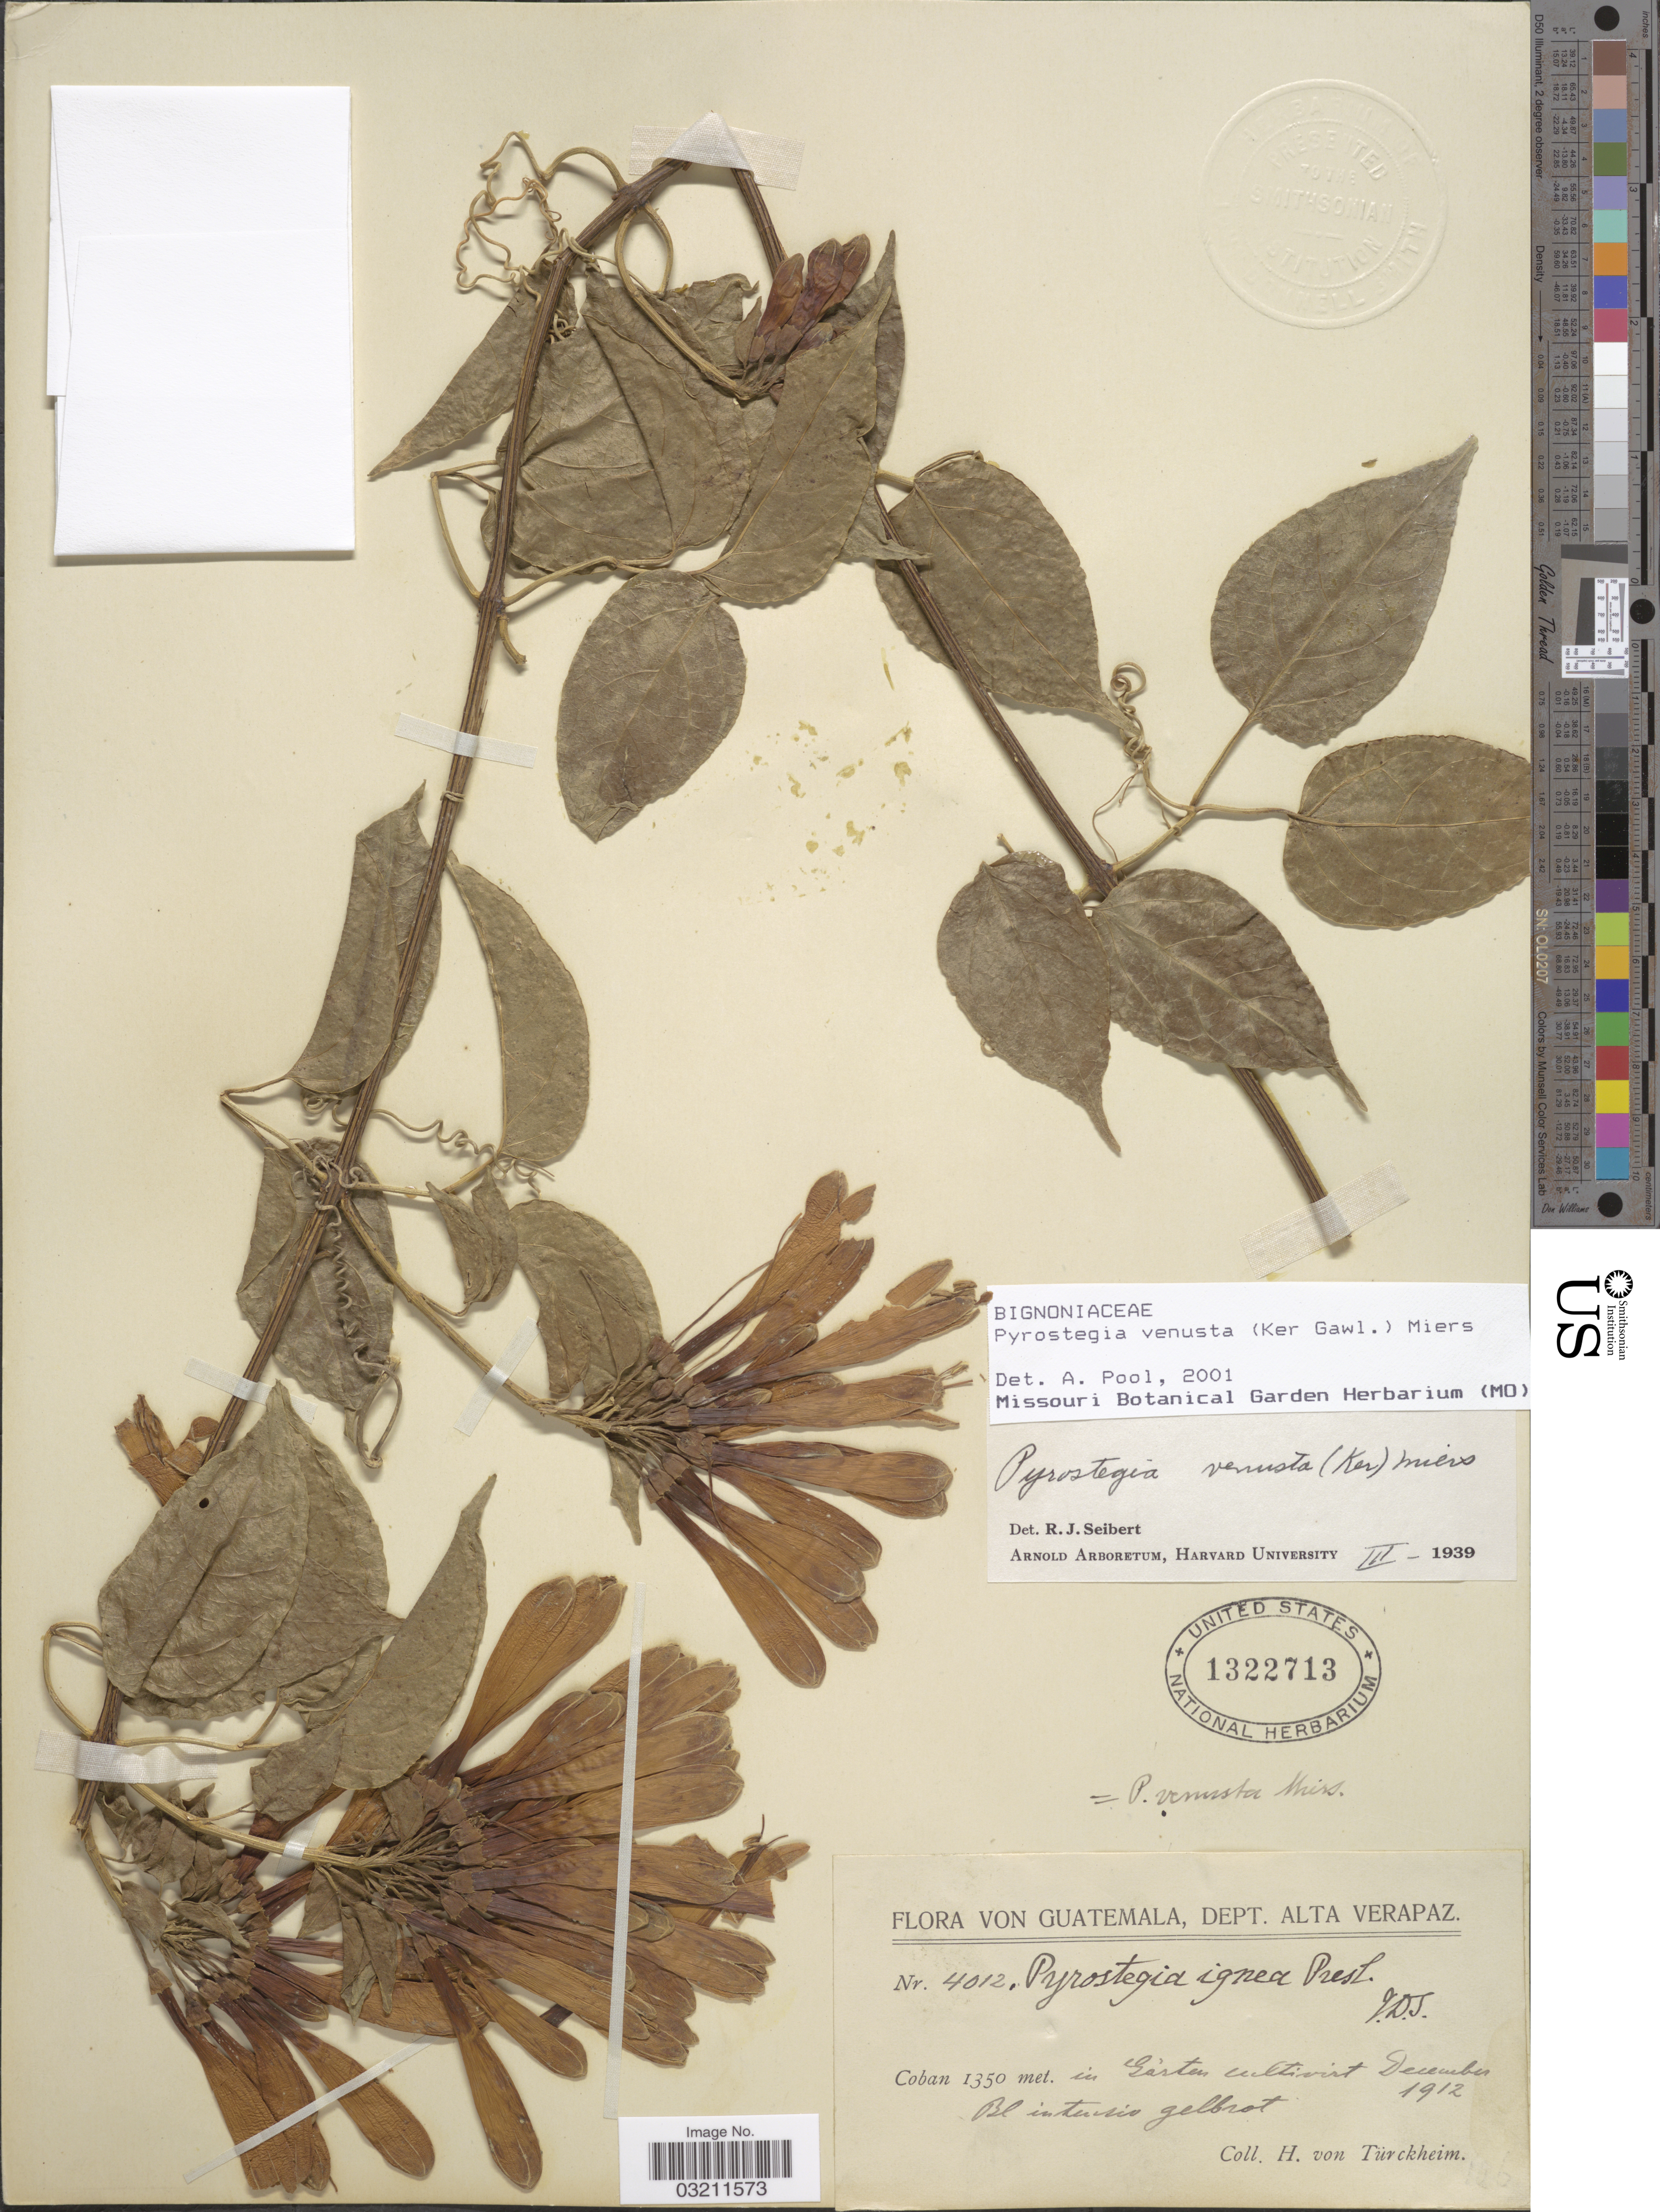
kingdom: Plantae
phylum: Tracheophyta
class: Magnoliopsida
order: Lamiales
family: Bignoniaceae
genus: Pyrostegia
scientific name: Pyrostegia venusta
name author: (Ker Gawl.) Miers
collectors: H. von Türckheim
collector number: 4012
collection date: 1912-12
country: Guatemala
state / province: Alta Verapaz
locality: Dept. Alta Verapaz. Coban.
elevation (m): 1350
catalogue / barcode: US 1322713